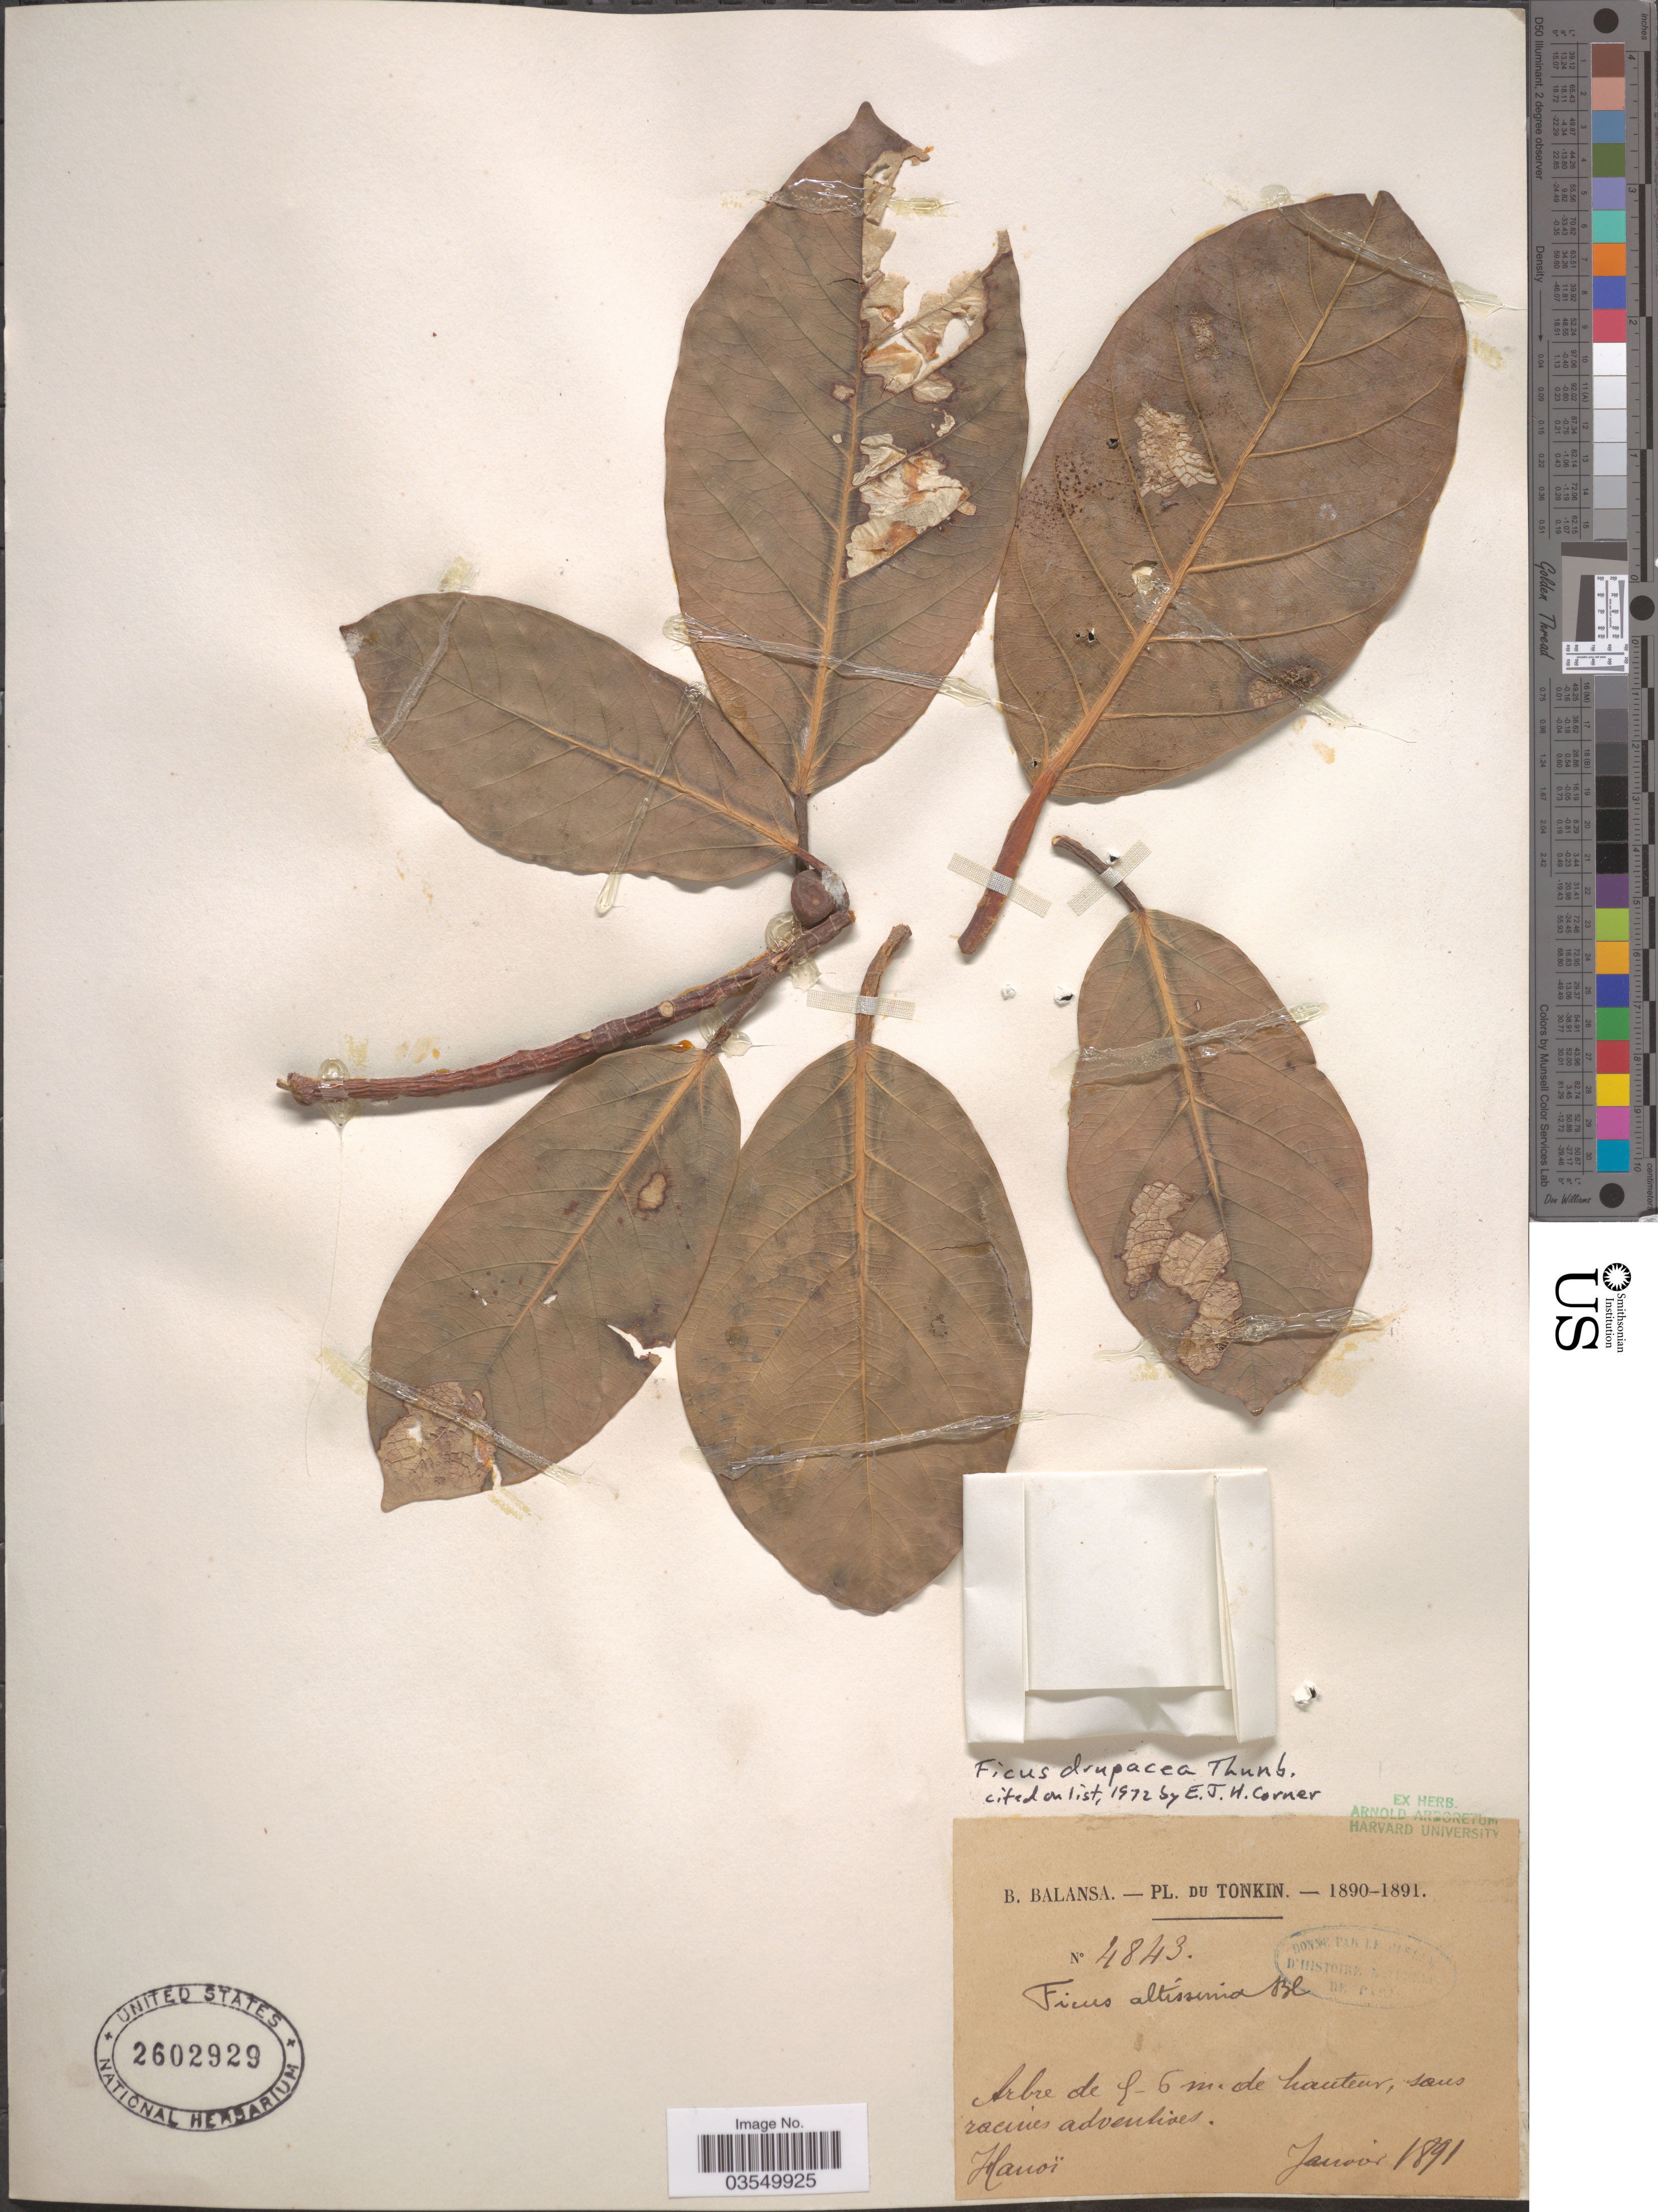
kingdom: Plantae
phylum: Tracheophyta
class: Magnoliopsida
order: Rosales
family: Moraceae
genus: Ficus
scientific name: Ficus drupacea var. drupacea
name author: Thunb.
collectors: B. Balansa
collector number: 4843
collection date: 1891-01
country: Vietnam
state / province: Ha Noi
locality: Tonkin. Hanoï.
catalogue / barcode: US 2602929